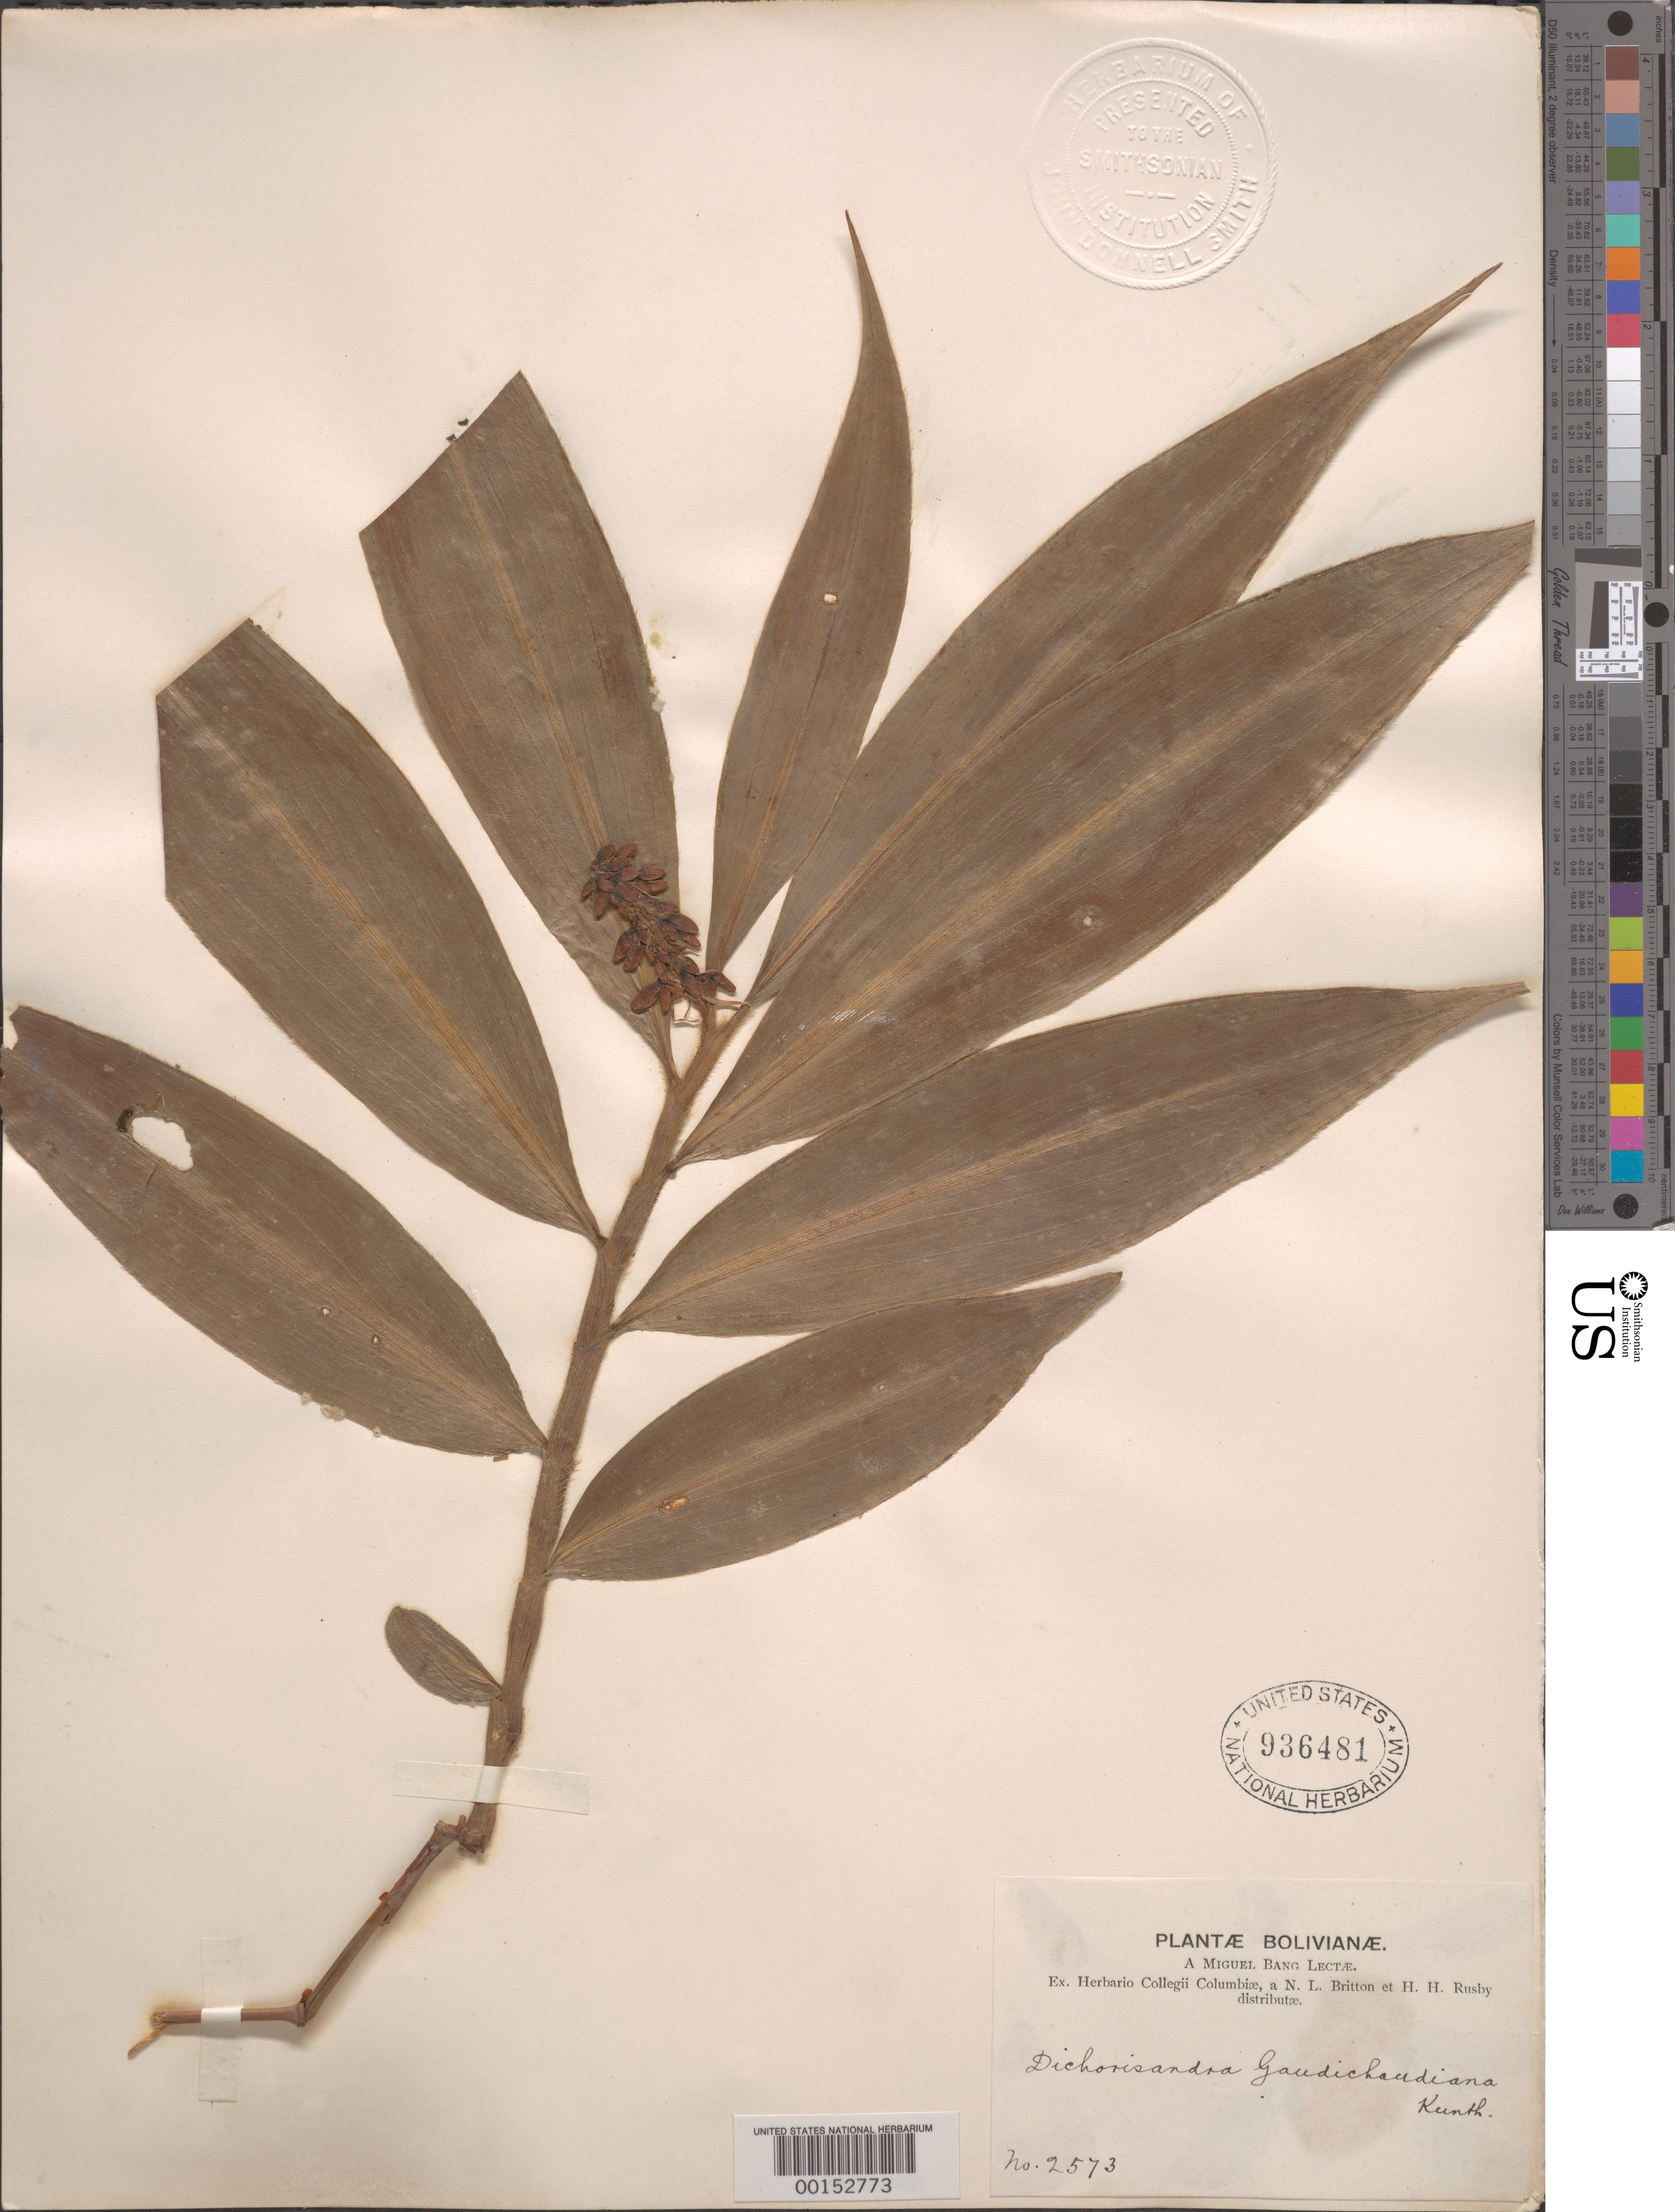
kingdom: Plantae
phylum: Tracheophyta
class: Liliopsida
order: Commelinales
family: Commelinaceae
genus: Dichorisandra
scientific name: Dichorisandra ulei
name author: J.F. Macbr.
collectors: M. Bang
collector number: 2573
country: Bolivia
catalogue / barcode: US 936481